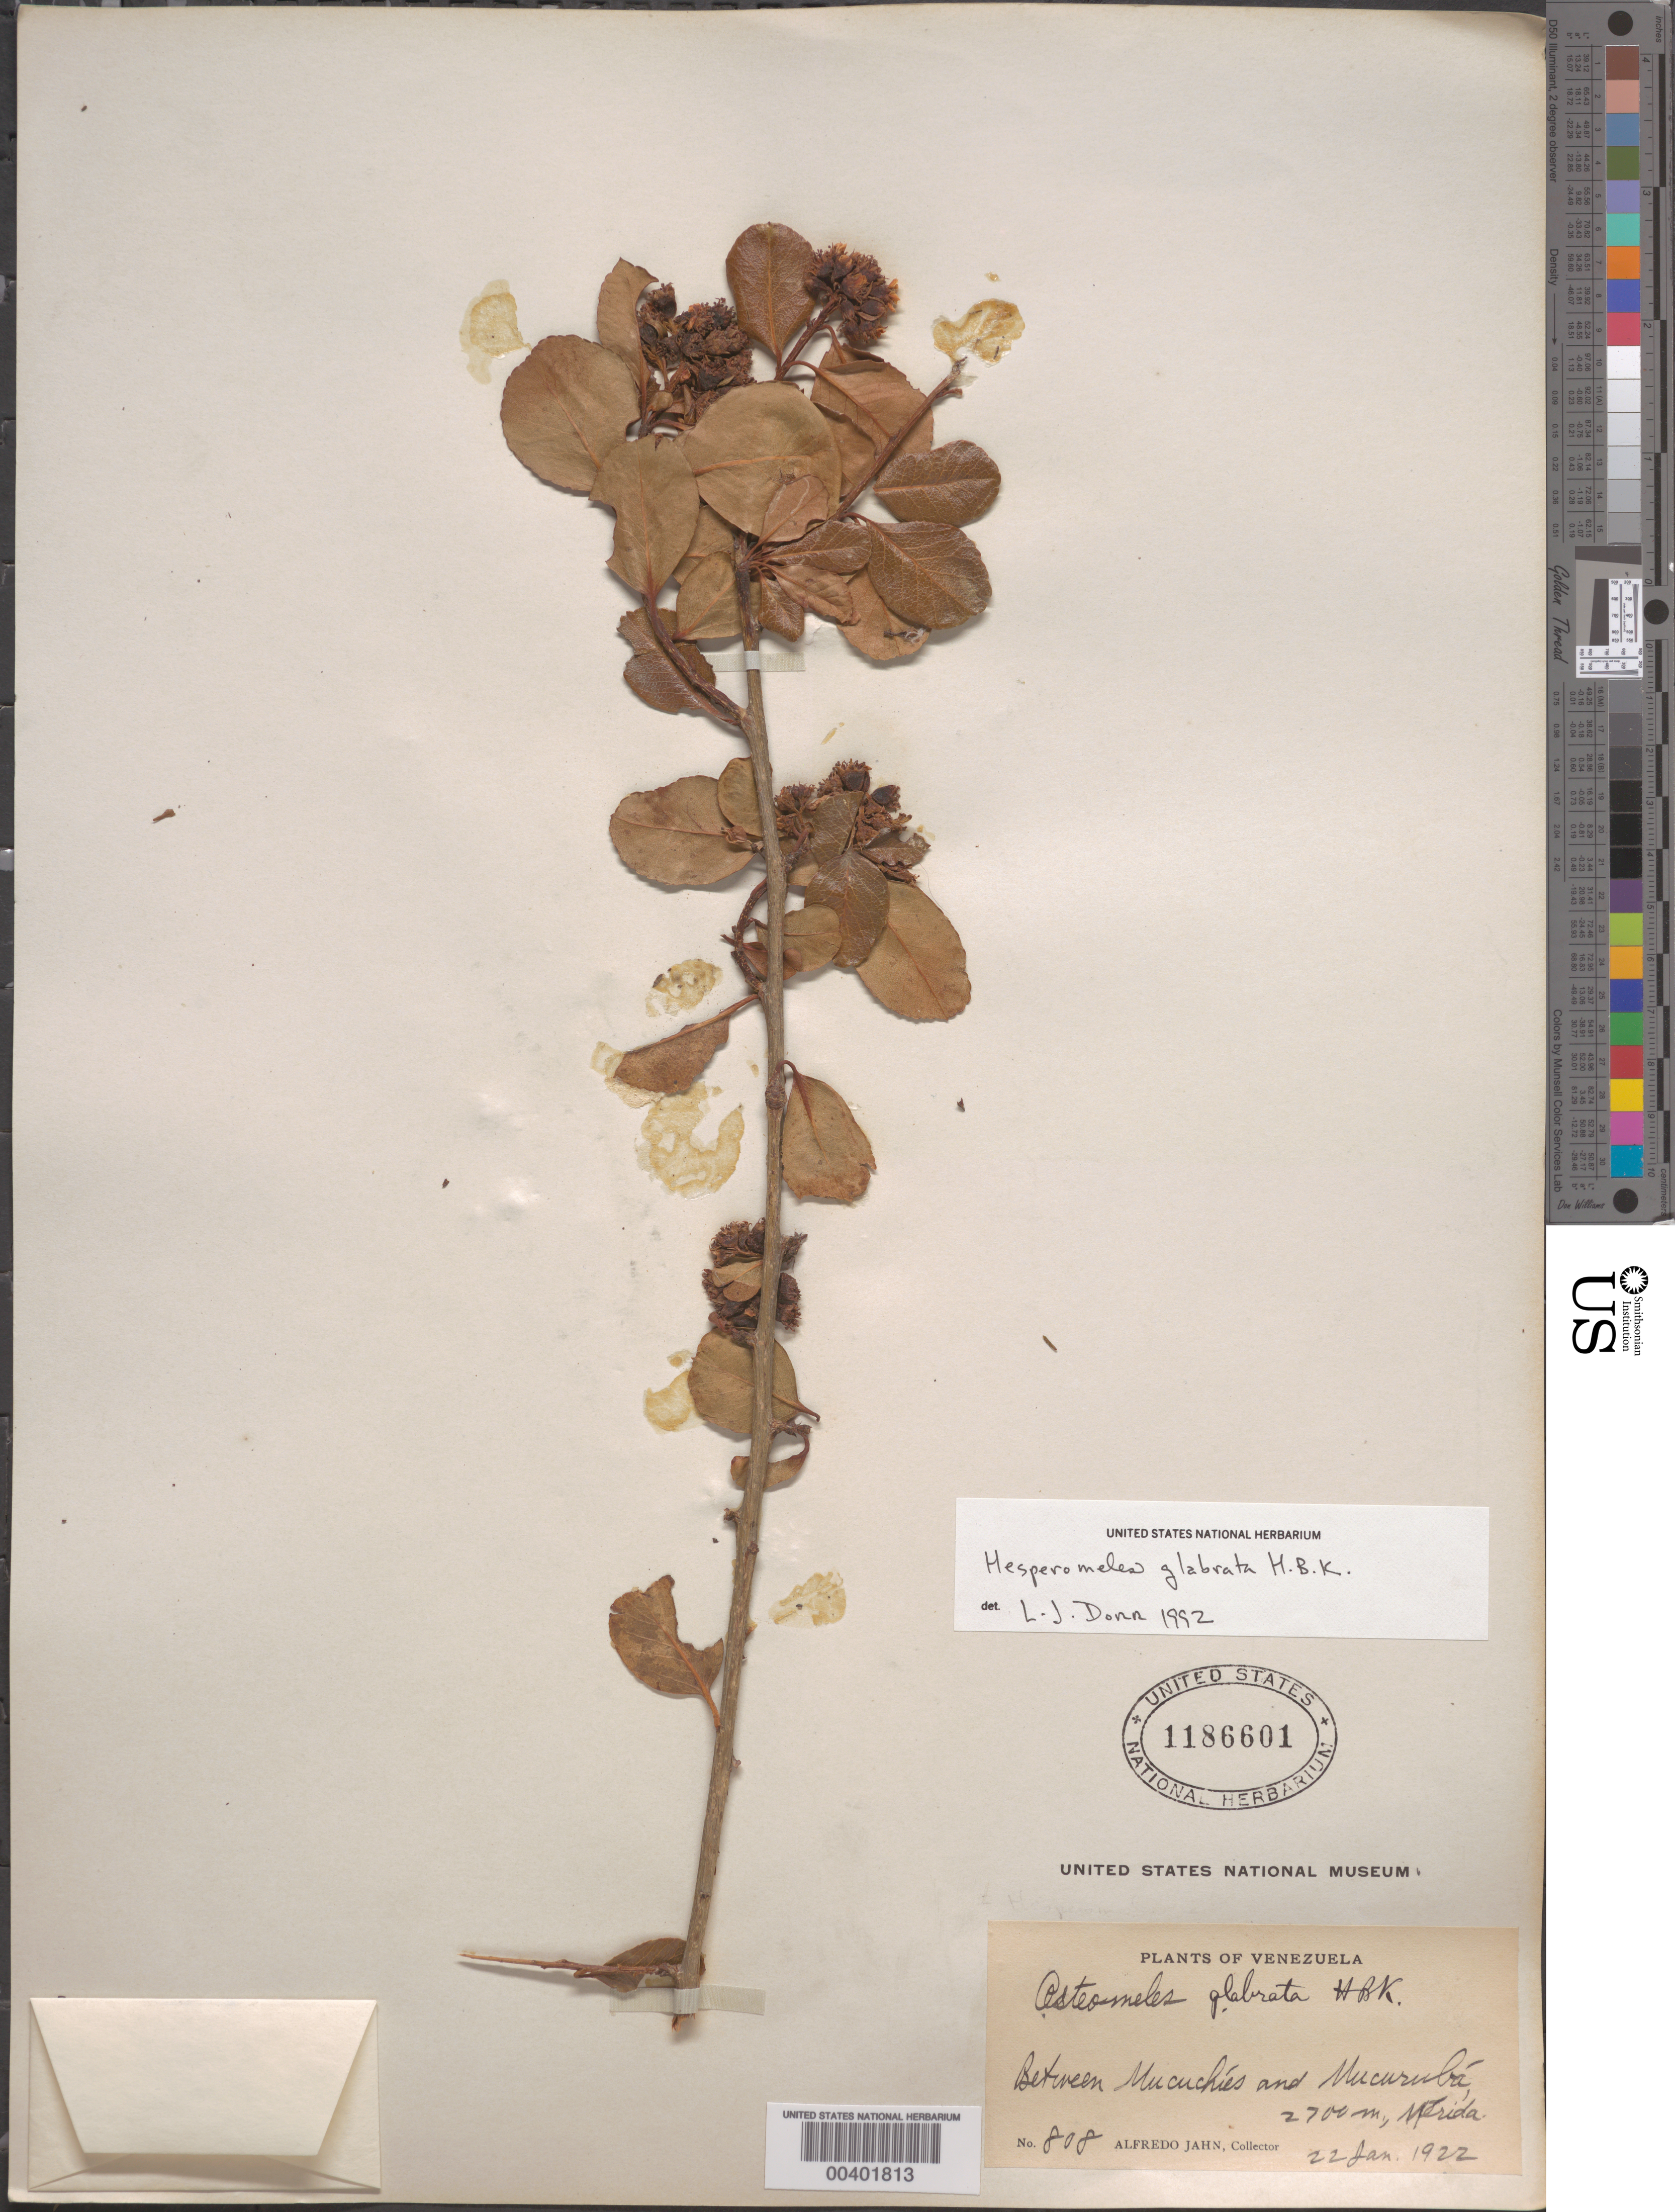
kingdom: Plantae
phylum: Tracheophyta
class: Magnoliopsida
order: Rosales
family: Rosaceae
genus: Hesperomeles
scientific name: Hesperomeles glabrata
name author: Kunth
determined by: Dorr, L. J., (BOT), Smithsonian Institution - National Museum of Natural History (UNITED STATES)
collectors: A. Jahn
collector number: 808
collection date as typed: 22 Jan 1922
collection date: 1922-01-22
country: Venezuela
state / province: Mérida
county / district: Rangel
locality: Between Mucuchíes and Mucurubá. Mucuruba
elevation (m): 2700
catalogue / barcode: US 1186601